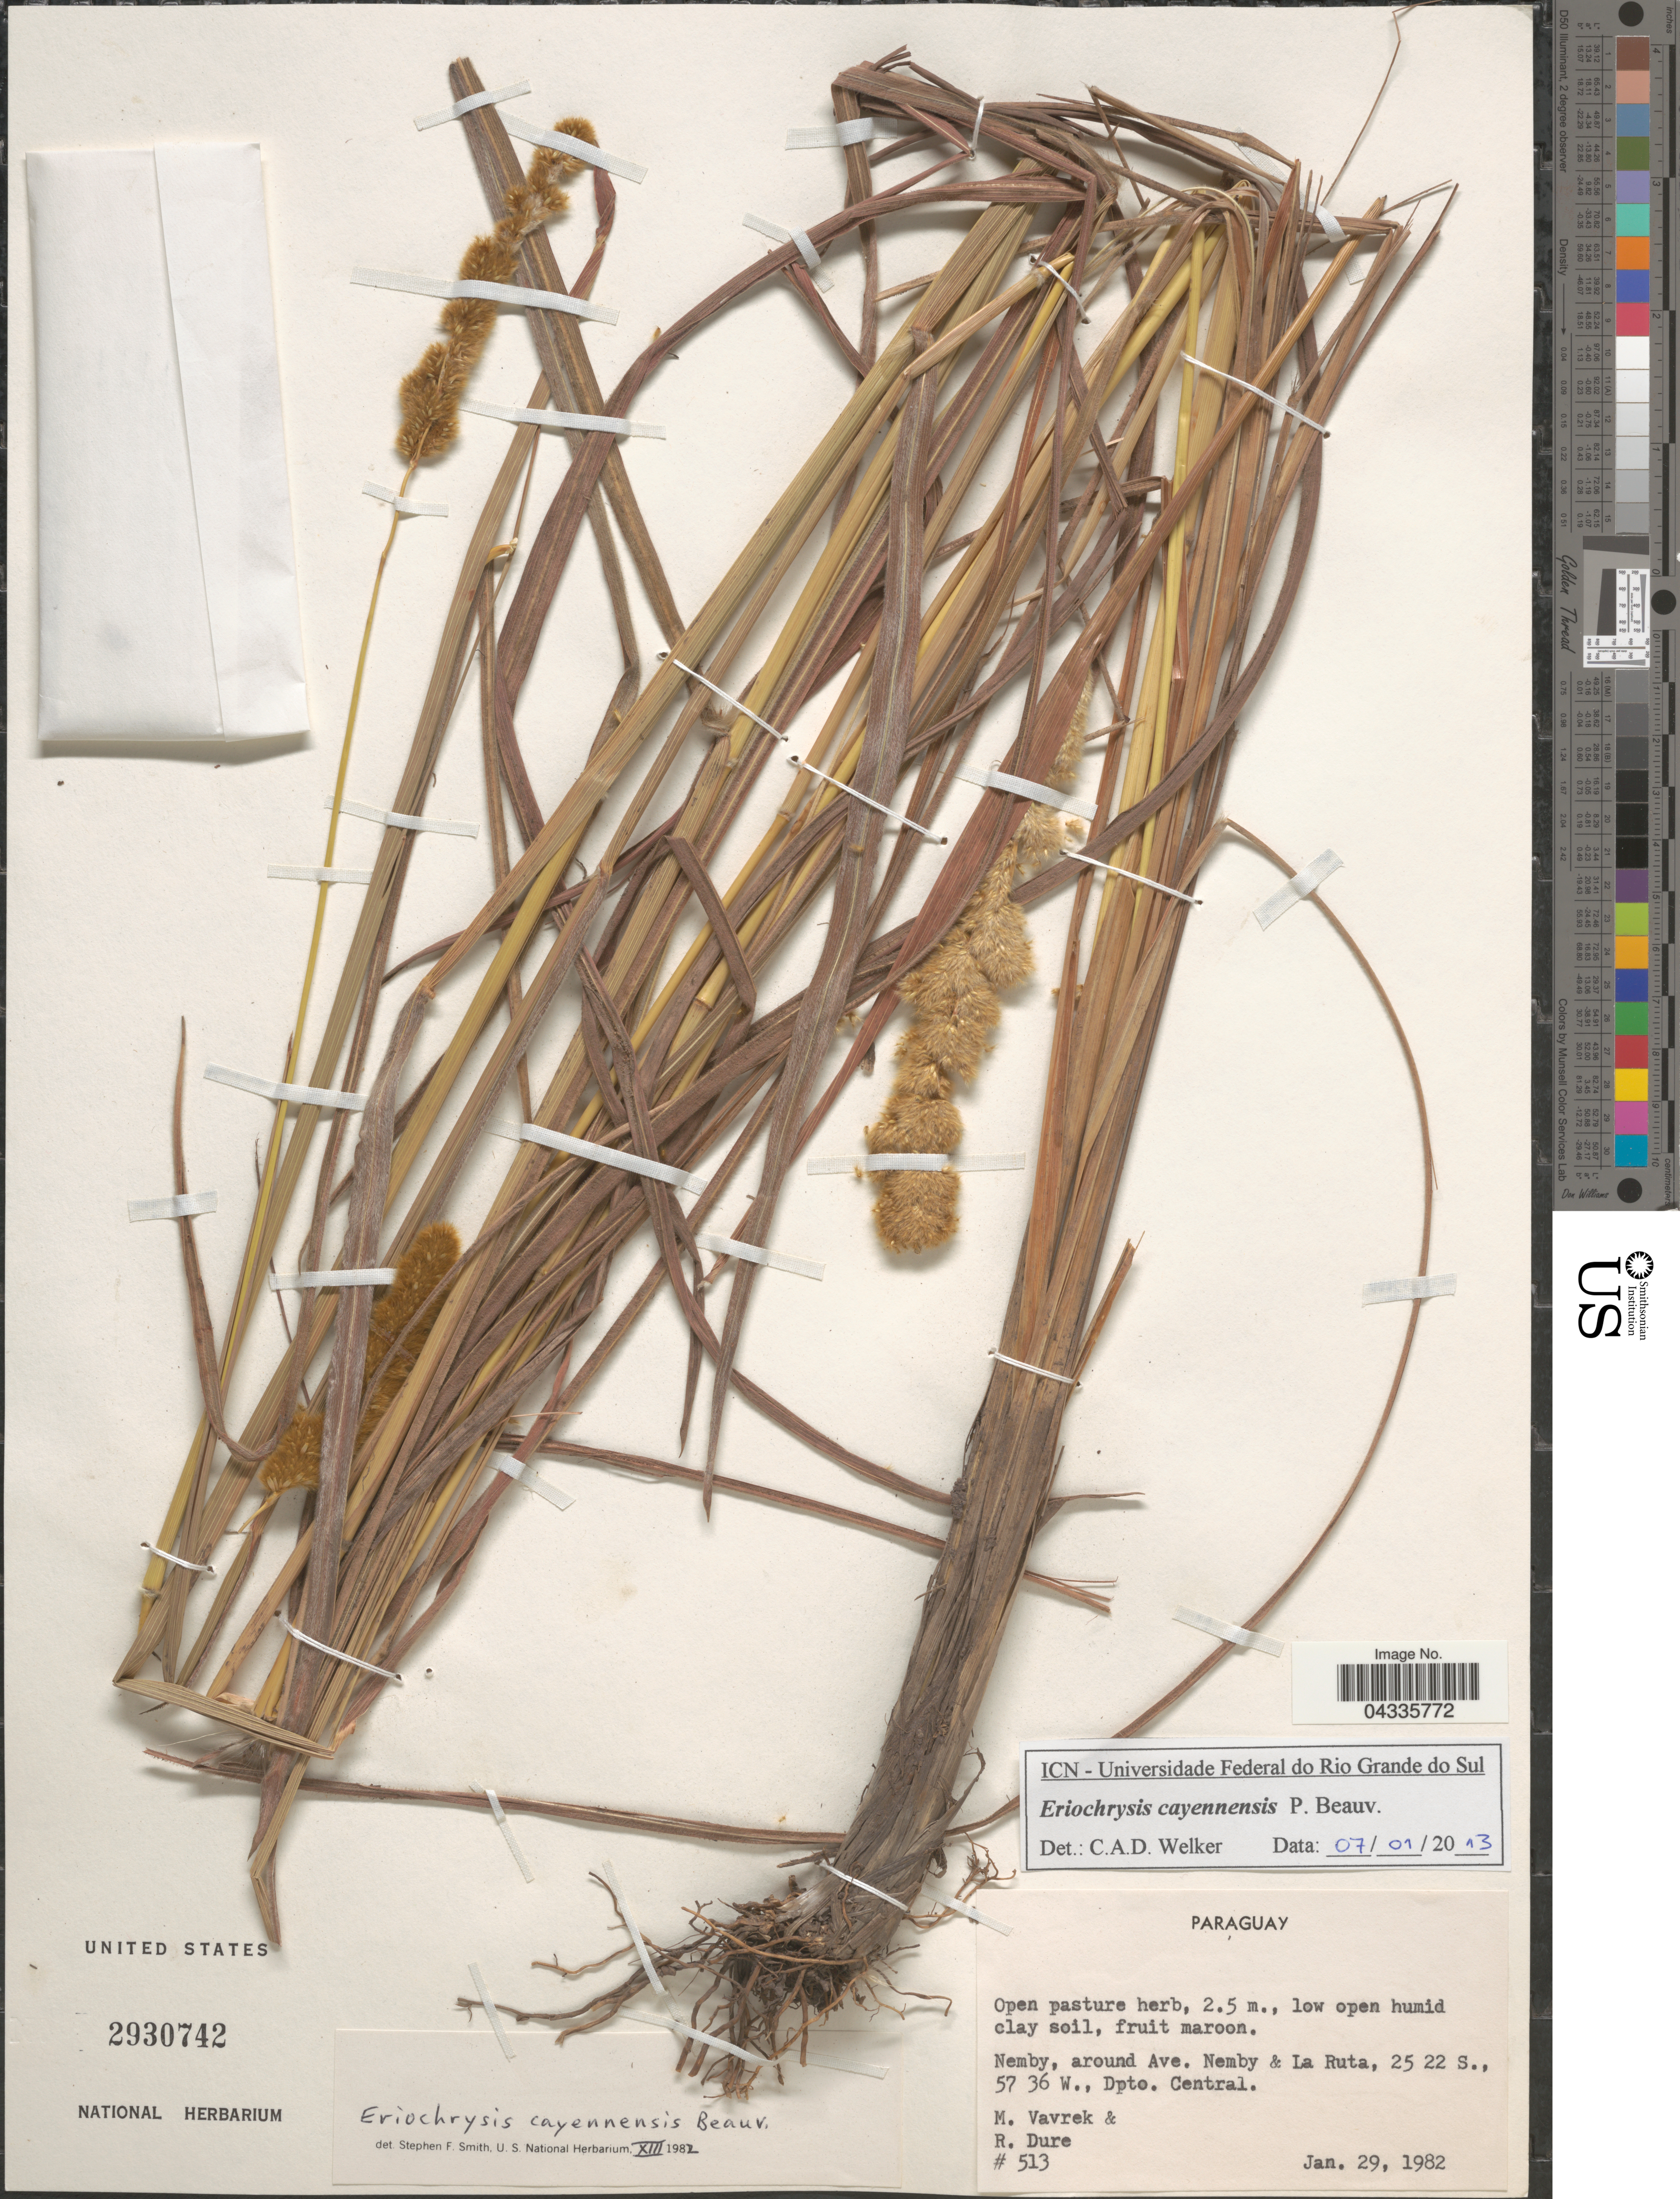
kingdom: Plantae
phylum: Tracheophyta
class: Liliopsida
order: Poales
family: Poaceae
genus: Eriochrysis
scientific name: Eriochrysis cayennensis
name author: P. Beauv.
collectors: M. Vavrek & R. Duré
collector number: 513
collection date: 1982-01-29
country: Paraguay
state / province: Central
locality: Nemby, around Ave. Nemby & La Ruta, Dpto. Central.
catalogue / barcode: US 2930742